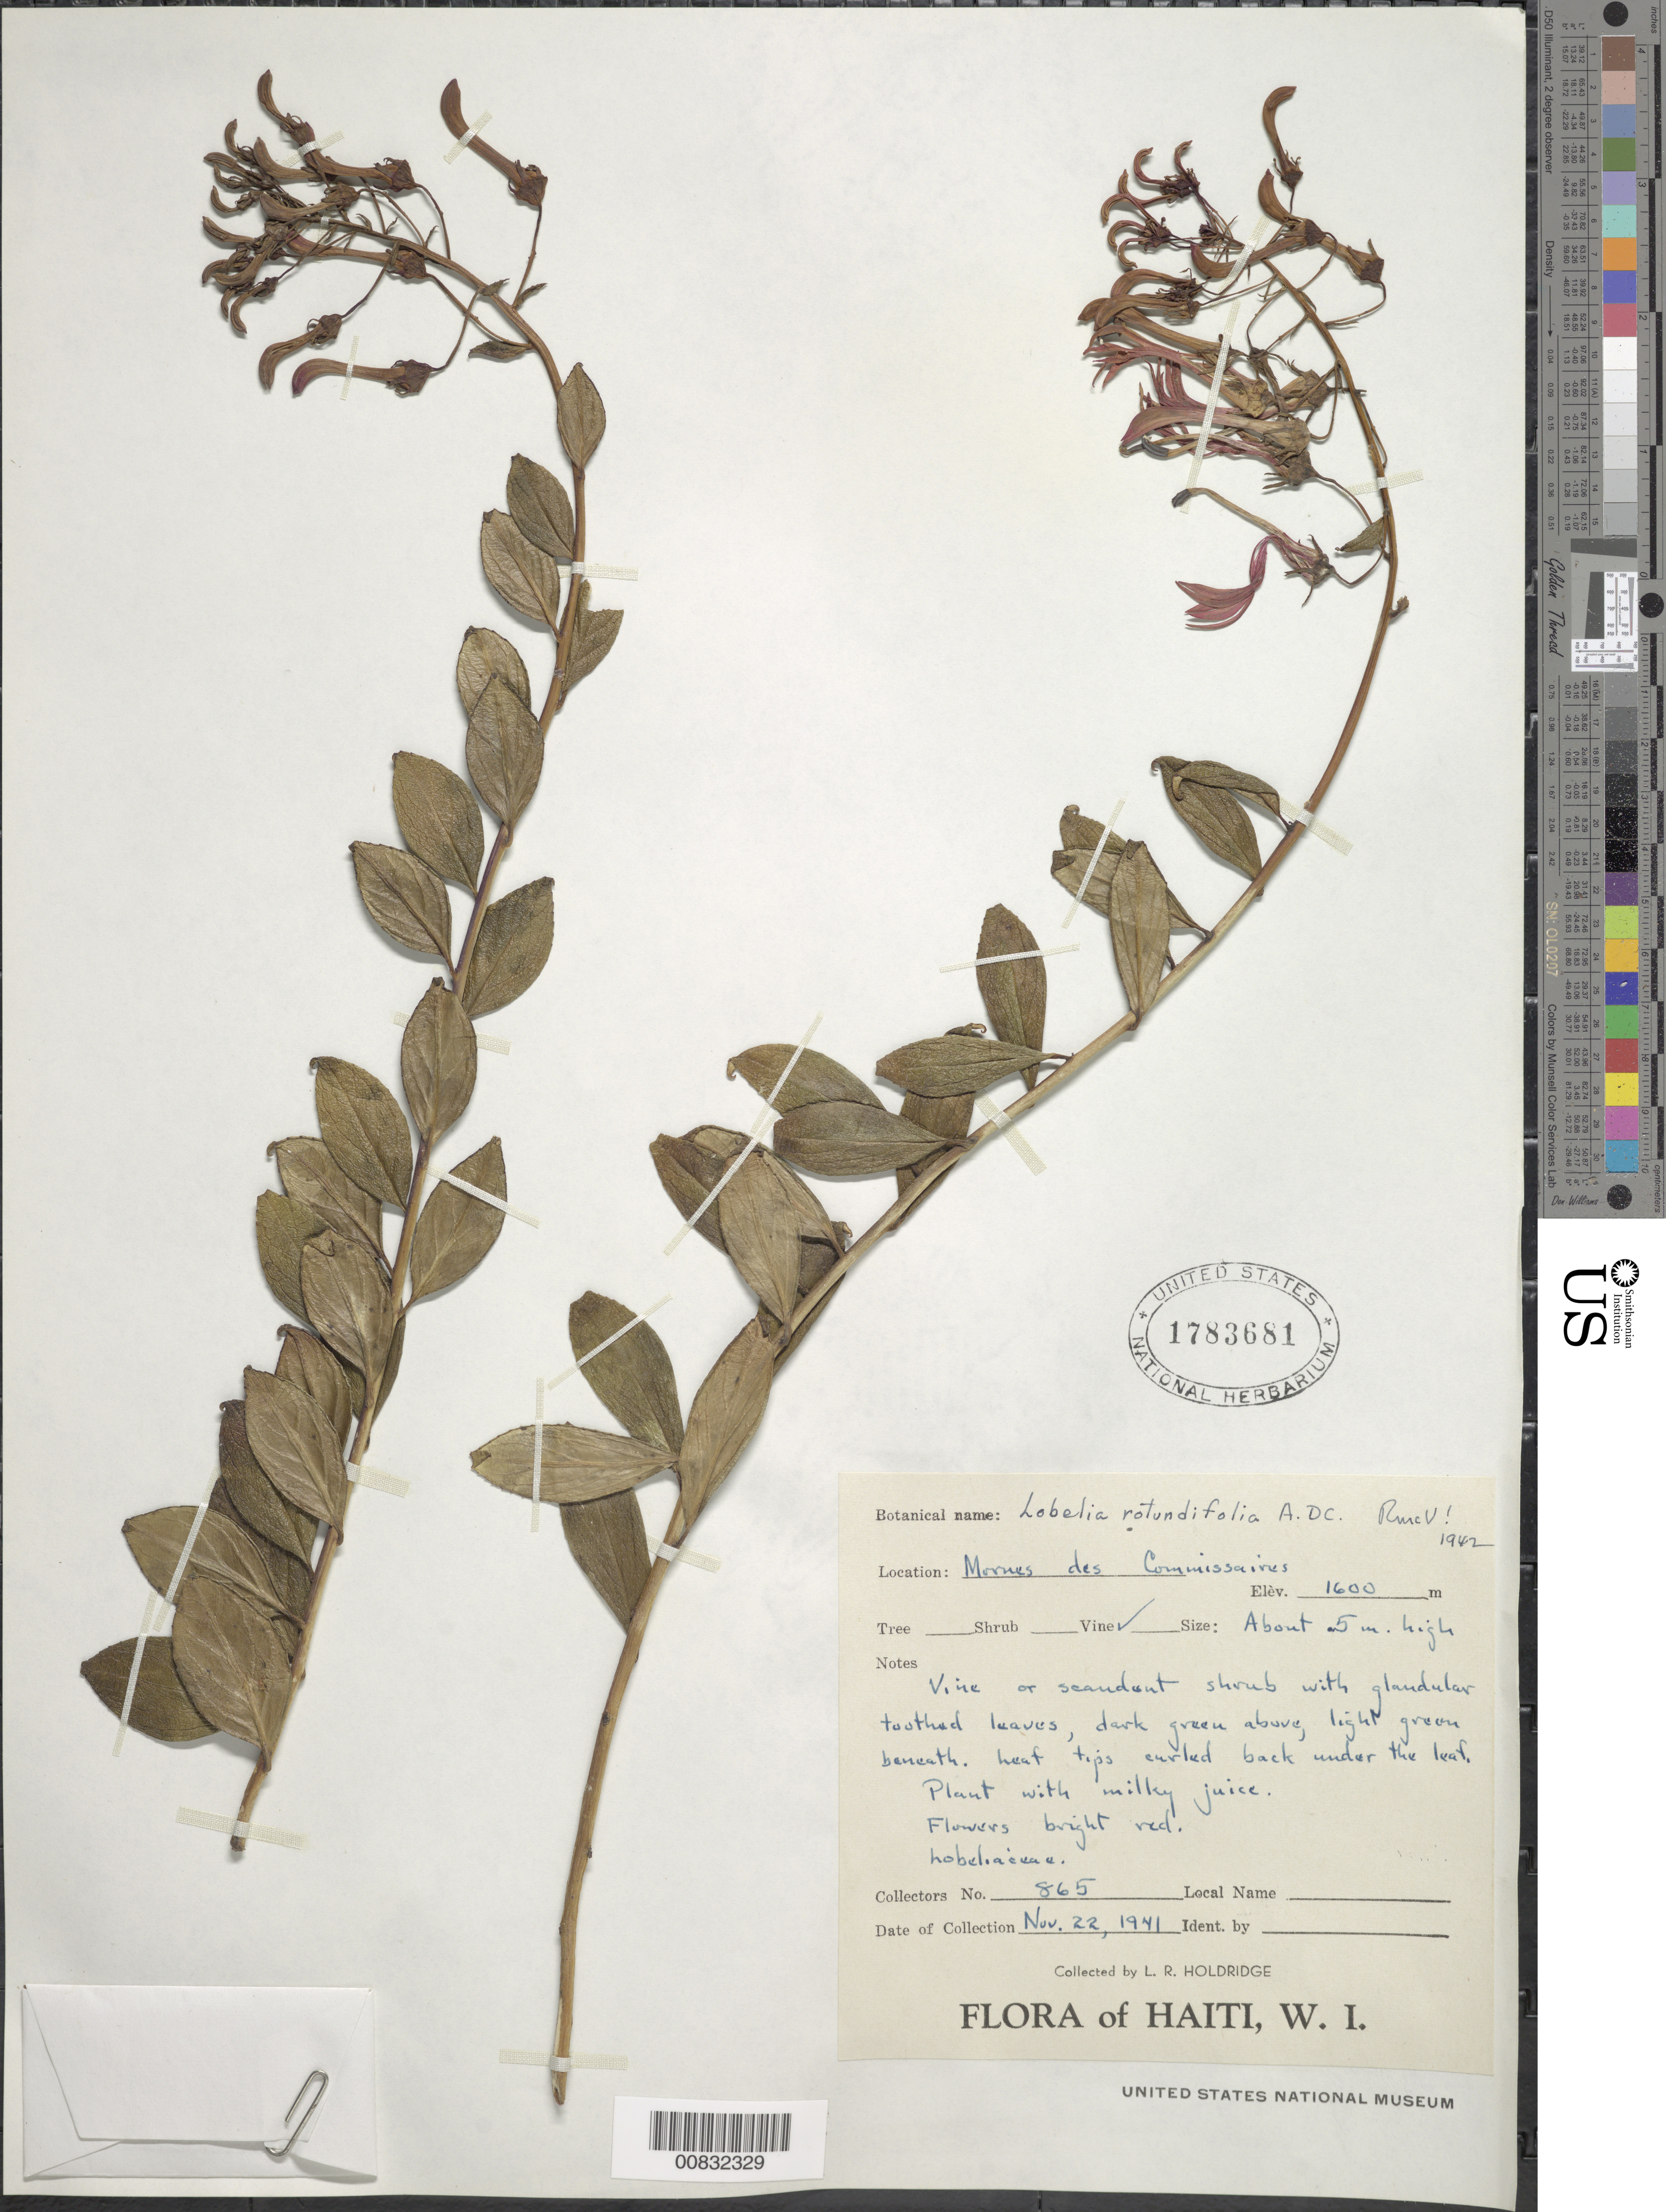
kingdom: Plantae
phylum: Tracheophyta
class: Magnoliopsida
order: Asterales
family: Campanulaceae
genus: Lobelia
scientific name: Lobelia rotundifolia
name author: Juss. ex A. DC.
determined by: McVaugh, R.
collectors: L. Holdridge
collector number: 865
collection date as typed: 22 Nov 1941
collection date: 1941-11-22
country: Haiti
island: Hispaniola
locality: Mornes des Commissaires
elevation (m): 1600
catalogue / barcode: US 1783681